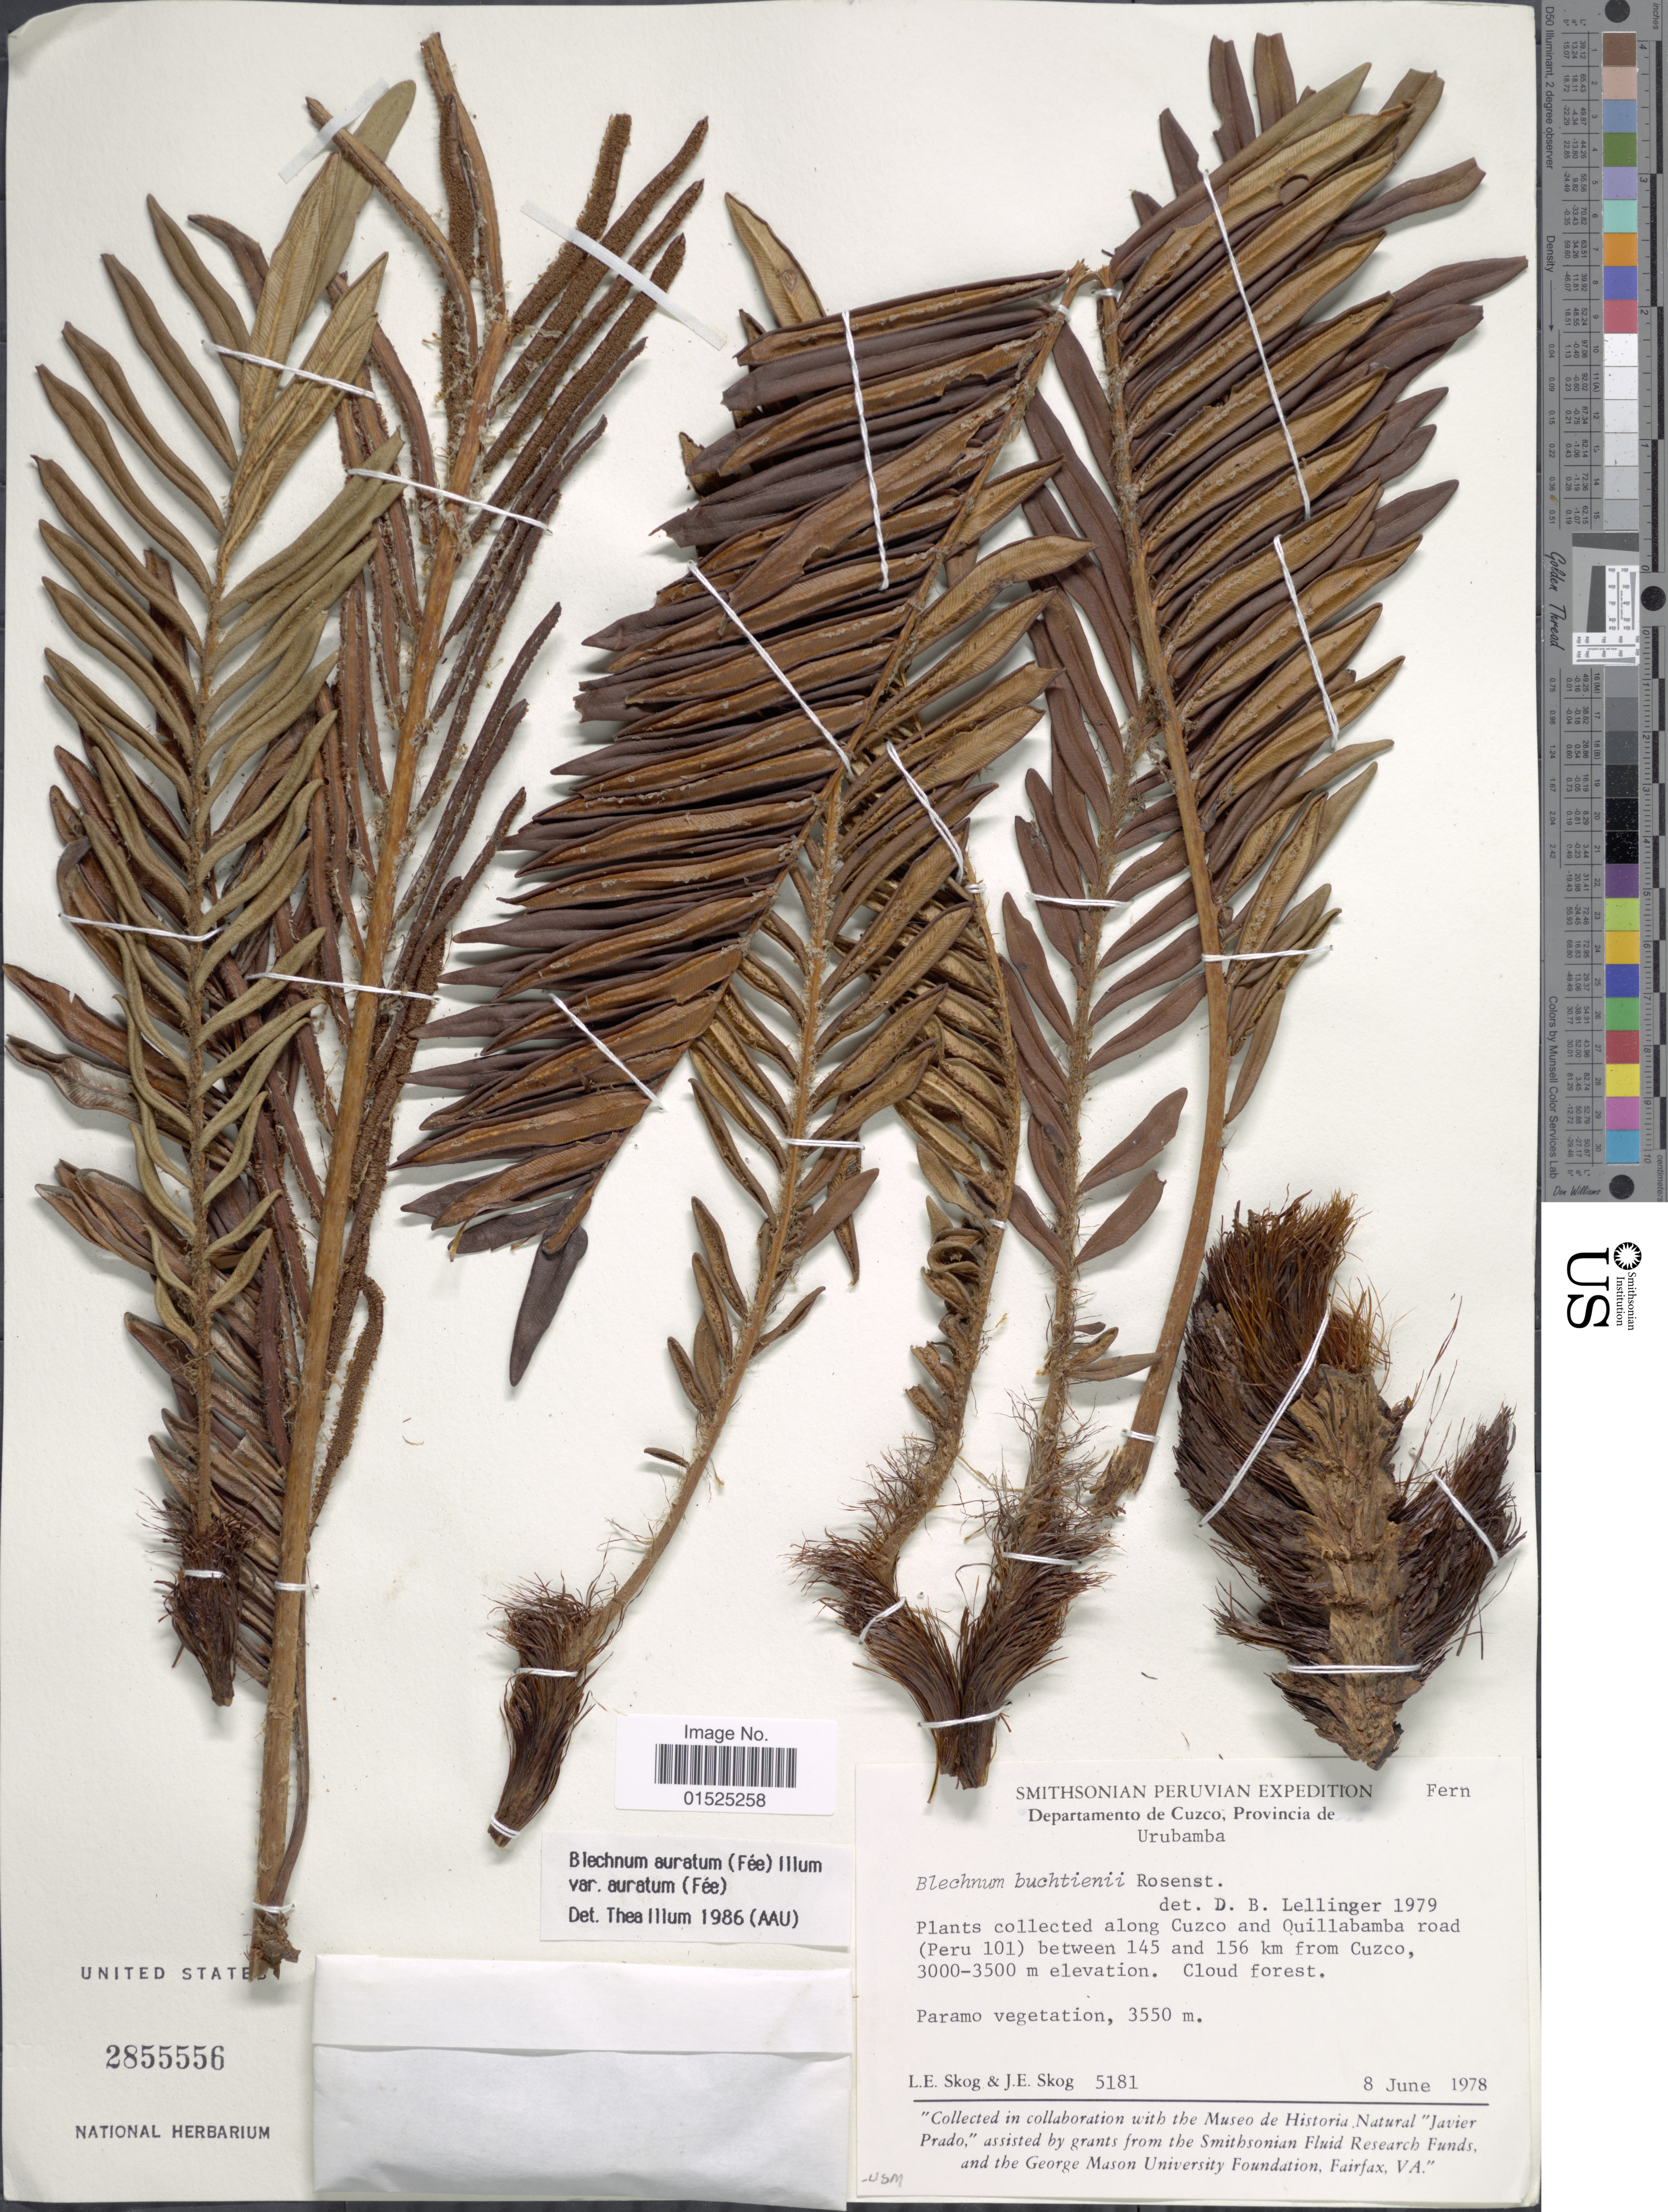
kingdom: Plantae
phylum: Tracheophyta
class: Polypodiopsida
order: Polypodiales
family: Blechnaceae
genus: Blechnum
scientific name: Blechnum auratum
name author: (Fée) R.M. Tryon & Stolze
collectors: L. E. Skog & J. E. Skog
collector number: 5181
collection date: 1978-06-08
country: Peru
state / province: Cusco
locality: Departamento de Cuzco, provincia de Urubamba, plants collected along Cuzo and Quillabamba road (Peru 101) between 145 and 156 km from Cuzco, Paramo vegetation.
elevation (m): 3000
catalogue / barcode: US 2855556